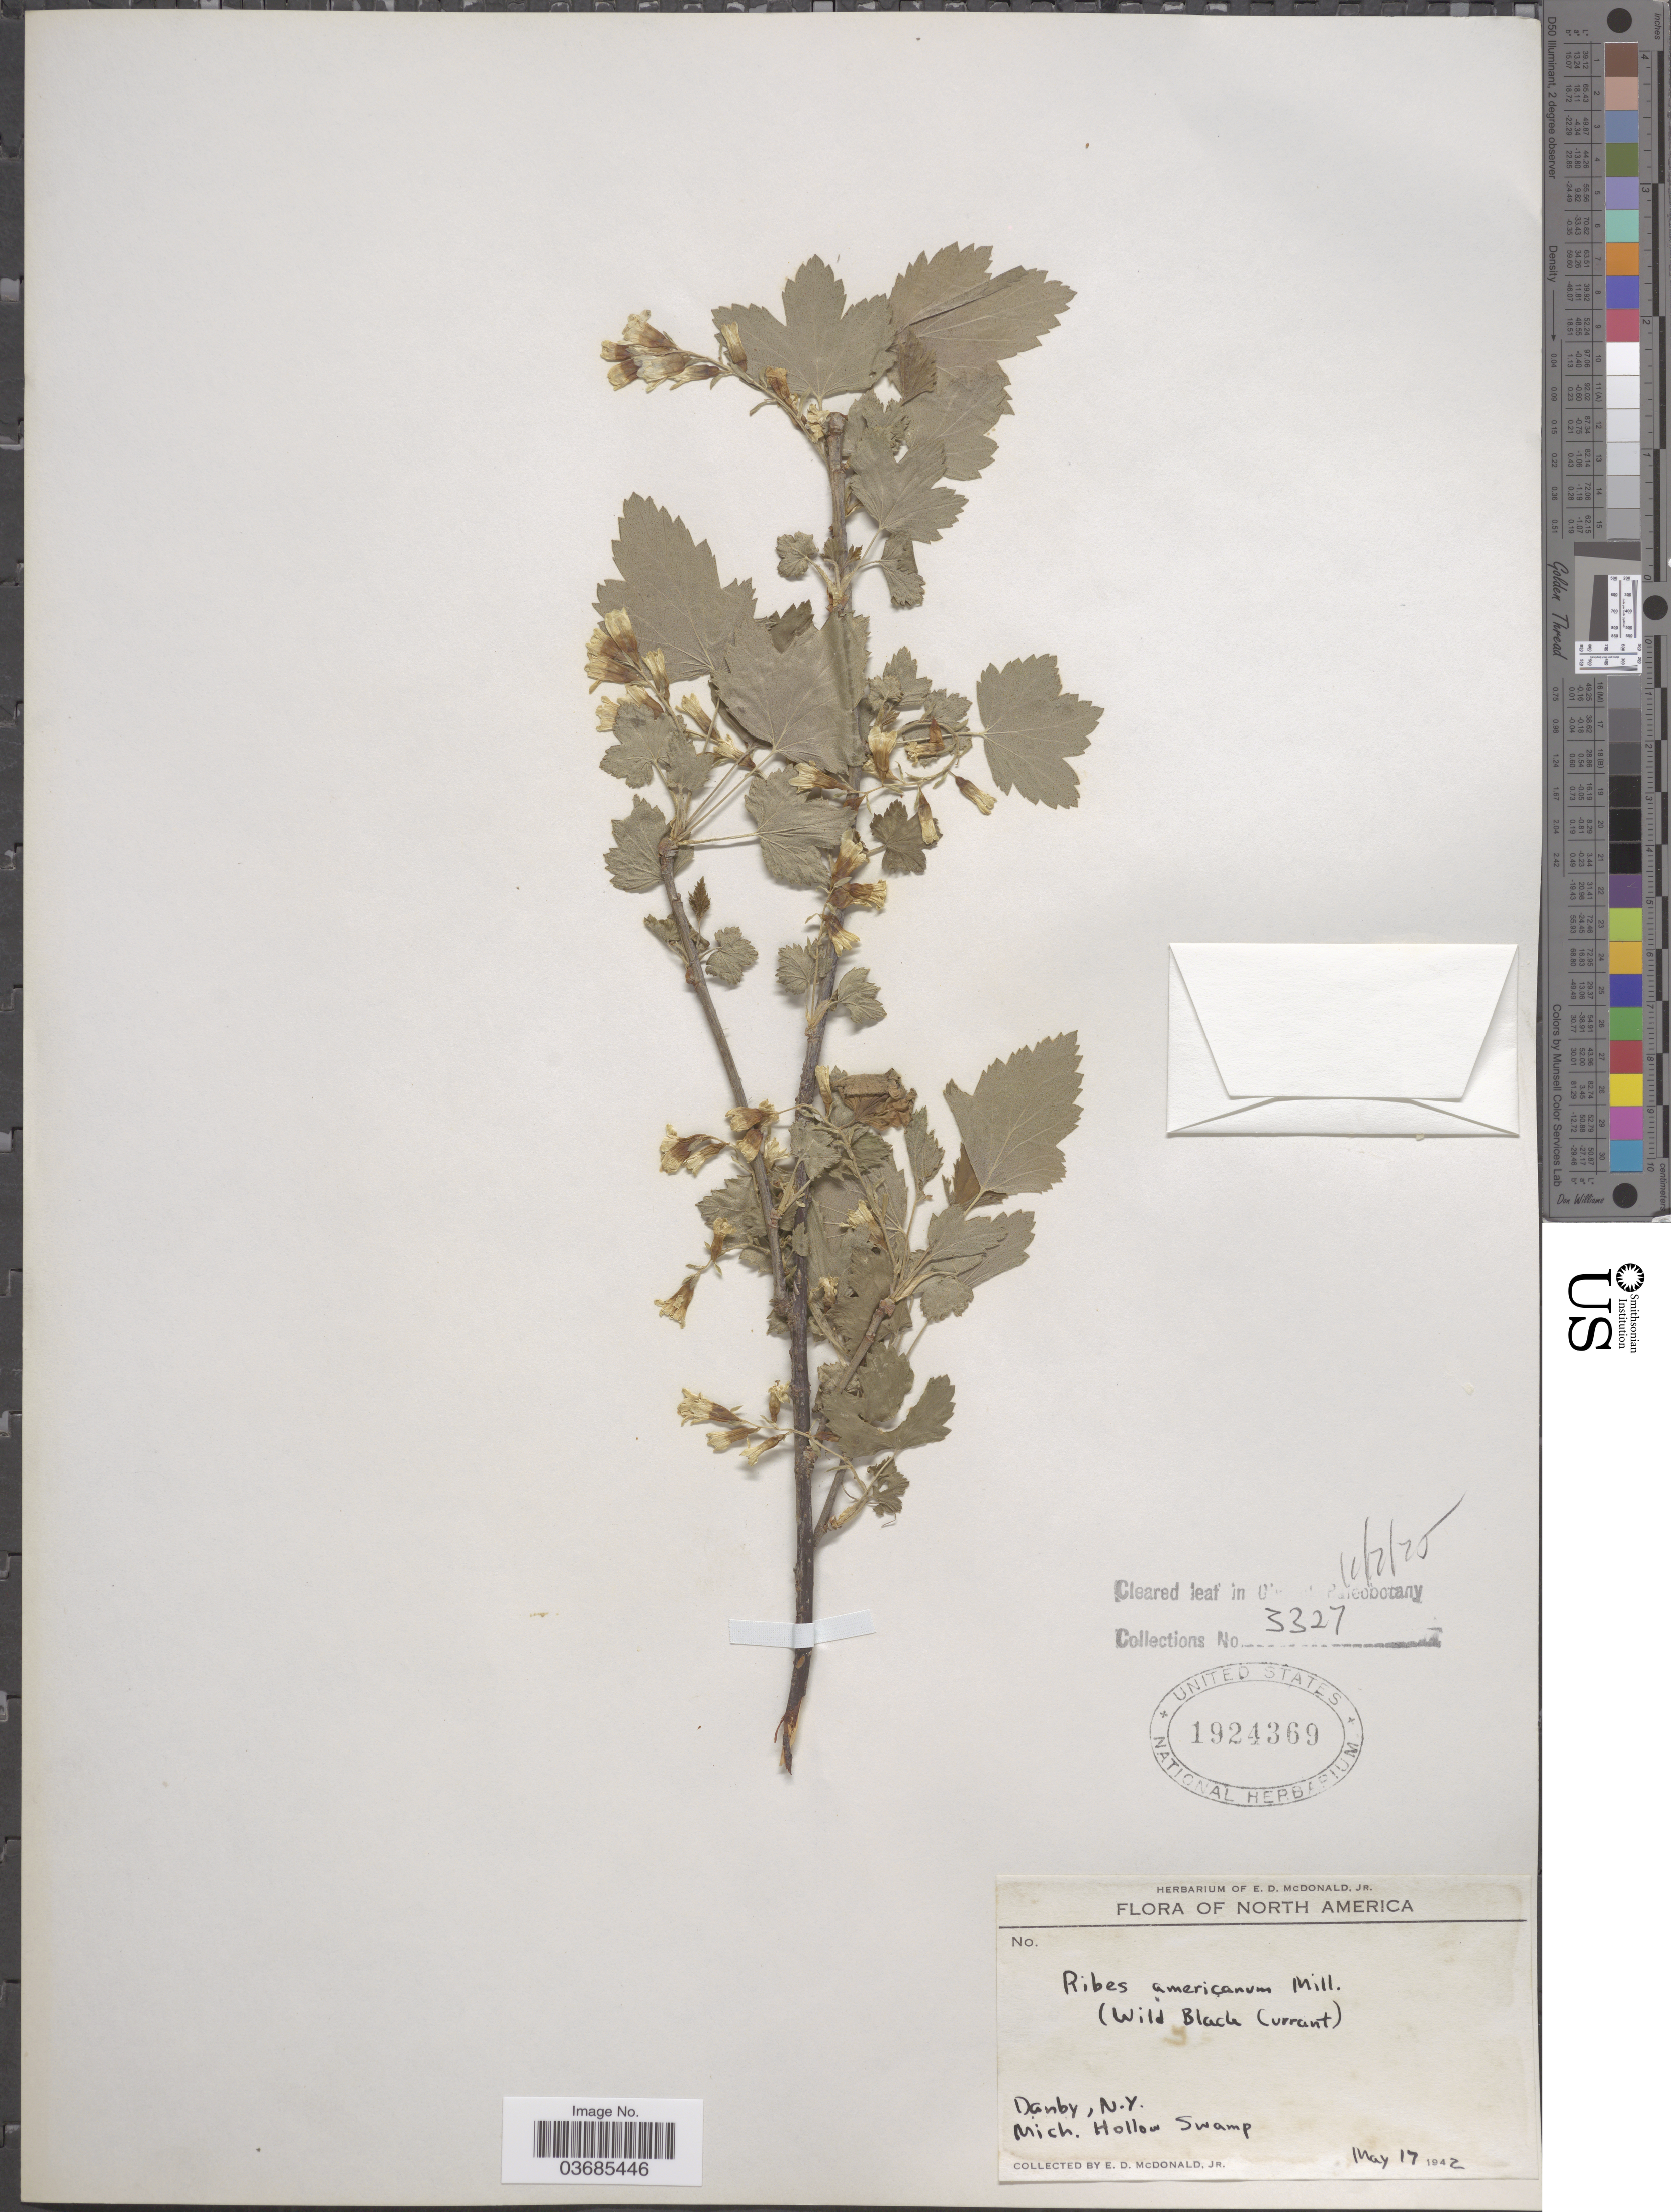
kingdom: Plantae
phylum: Tracheophyta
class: Magnoliopsida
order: Saxifragales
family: Grossulariaceae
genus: Ribes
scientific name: Ribes americanum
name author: Mill.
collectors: E. D. McDonald Jr.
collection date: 1942-05-17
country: United States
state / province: New York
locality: Danby. Mich. Hollow Swamp.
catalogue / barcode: US 1924369